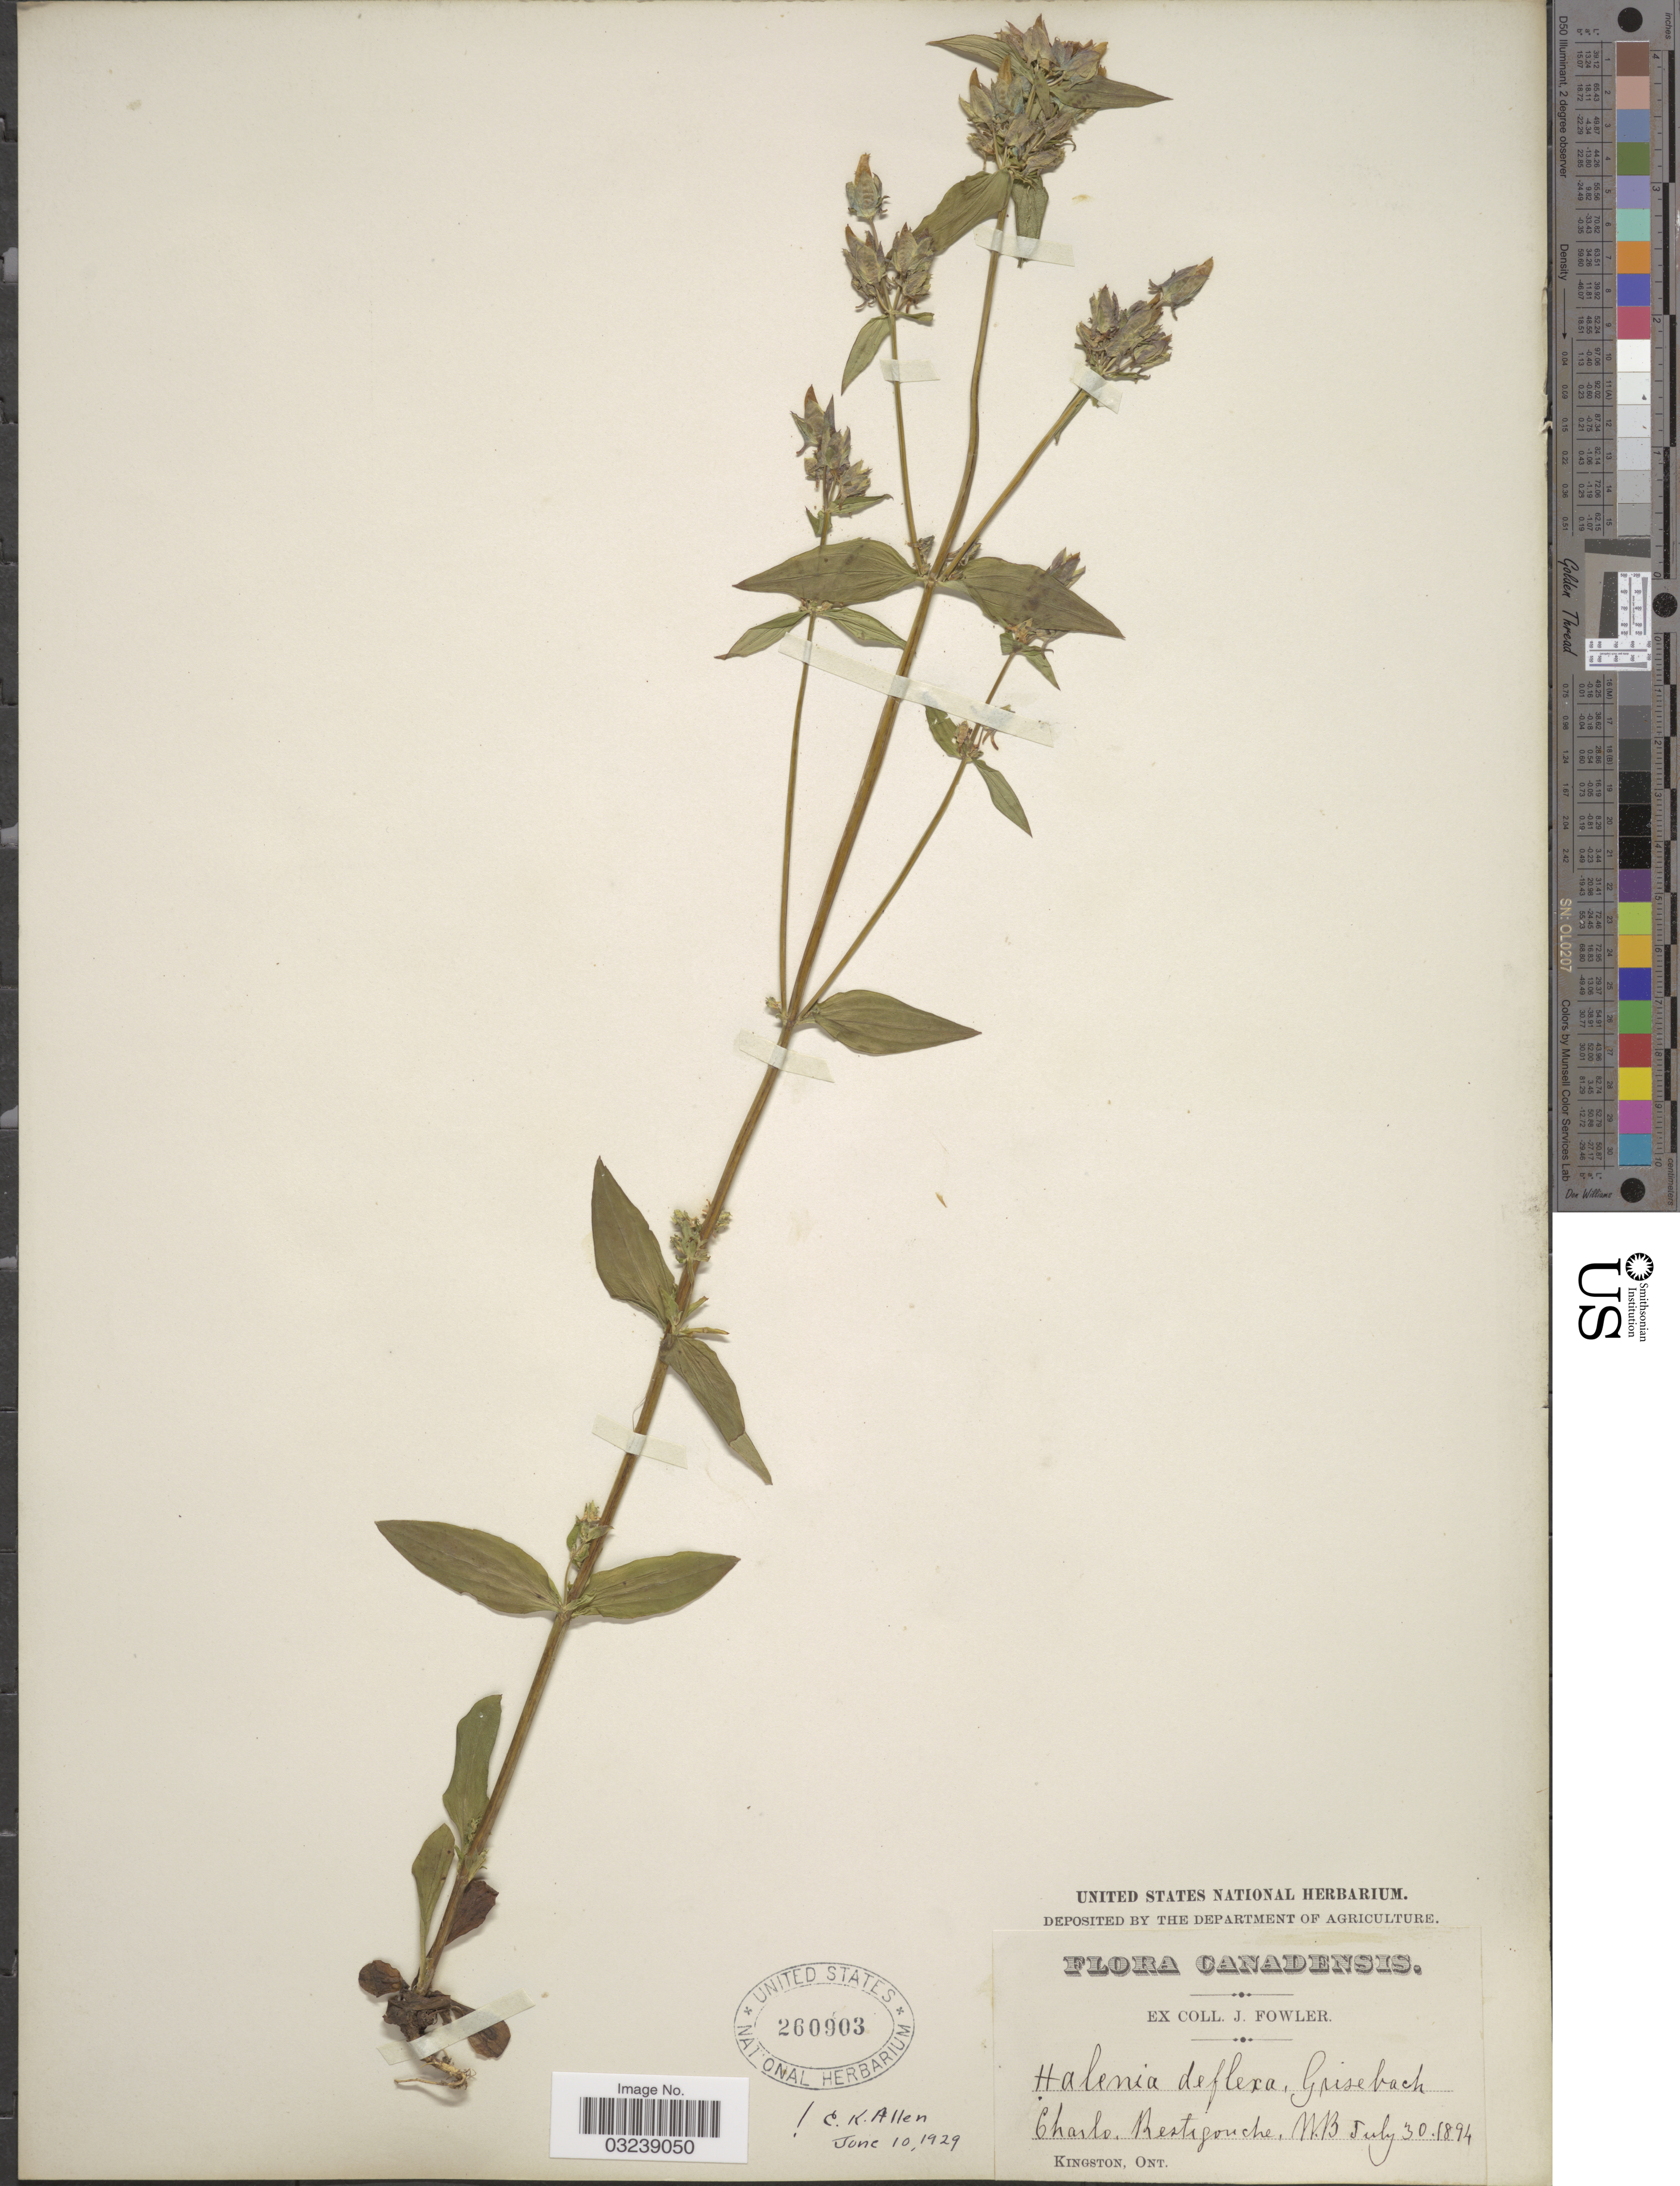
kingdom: Plantae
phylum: Tracheophyta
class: Magnoliopsida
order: Gentianales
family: Gentianaceae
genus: Halenia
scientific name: Halenia deflexa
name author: (Sm.) Griseb.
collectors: J. Fowler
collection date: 1894-07-30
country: Canada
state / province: New Brunswick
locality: Charlo. Restigouche, N. B.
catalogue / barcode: US 260903